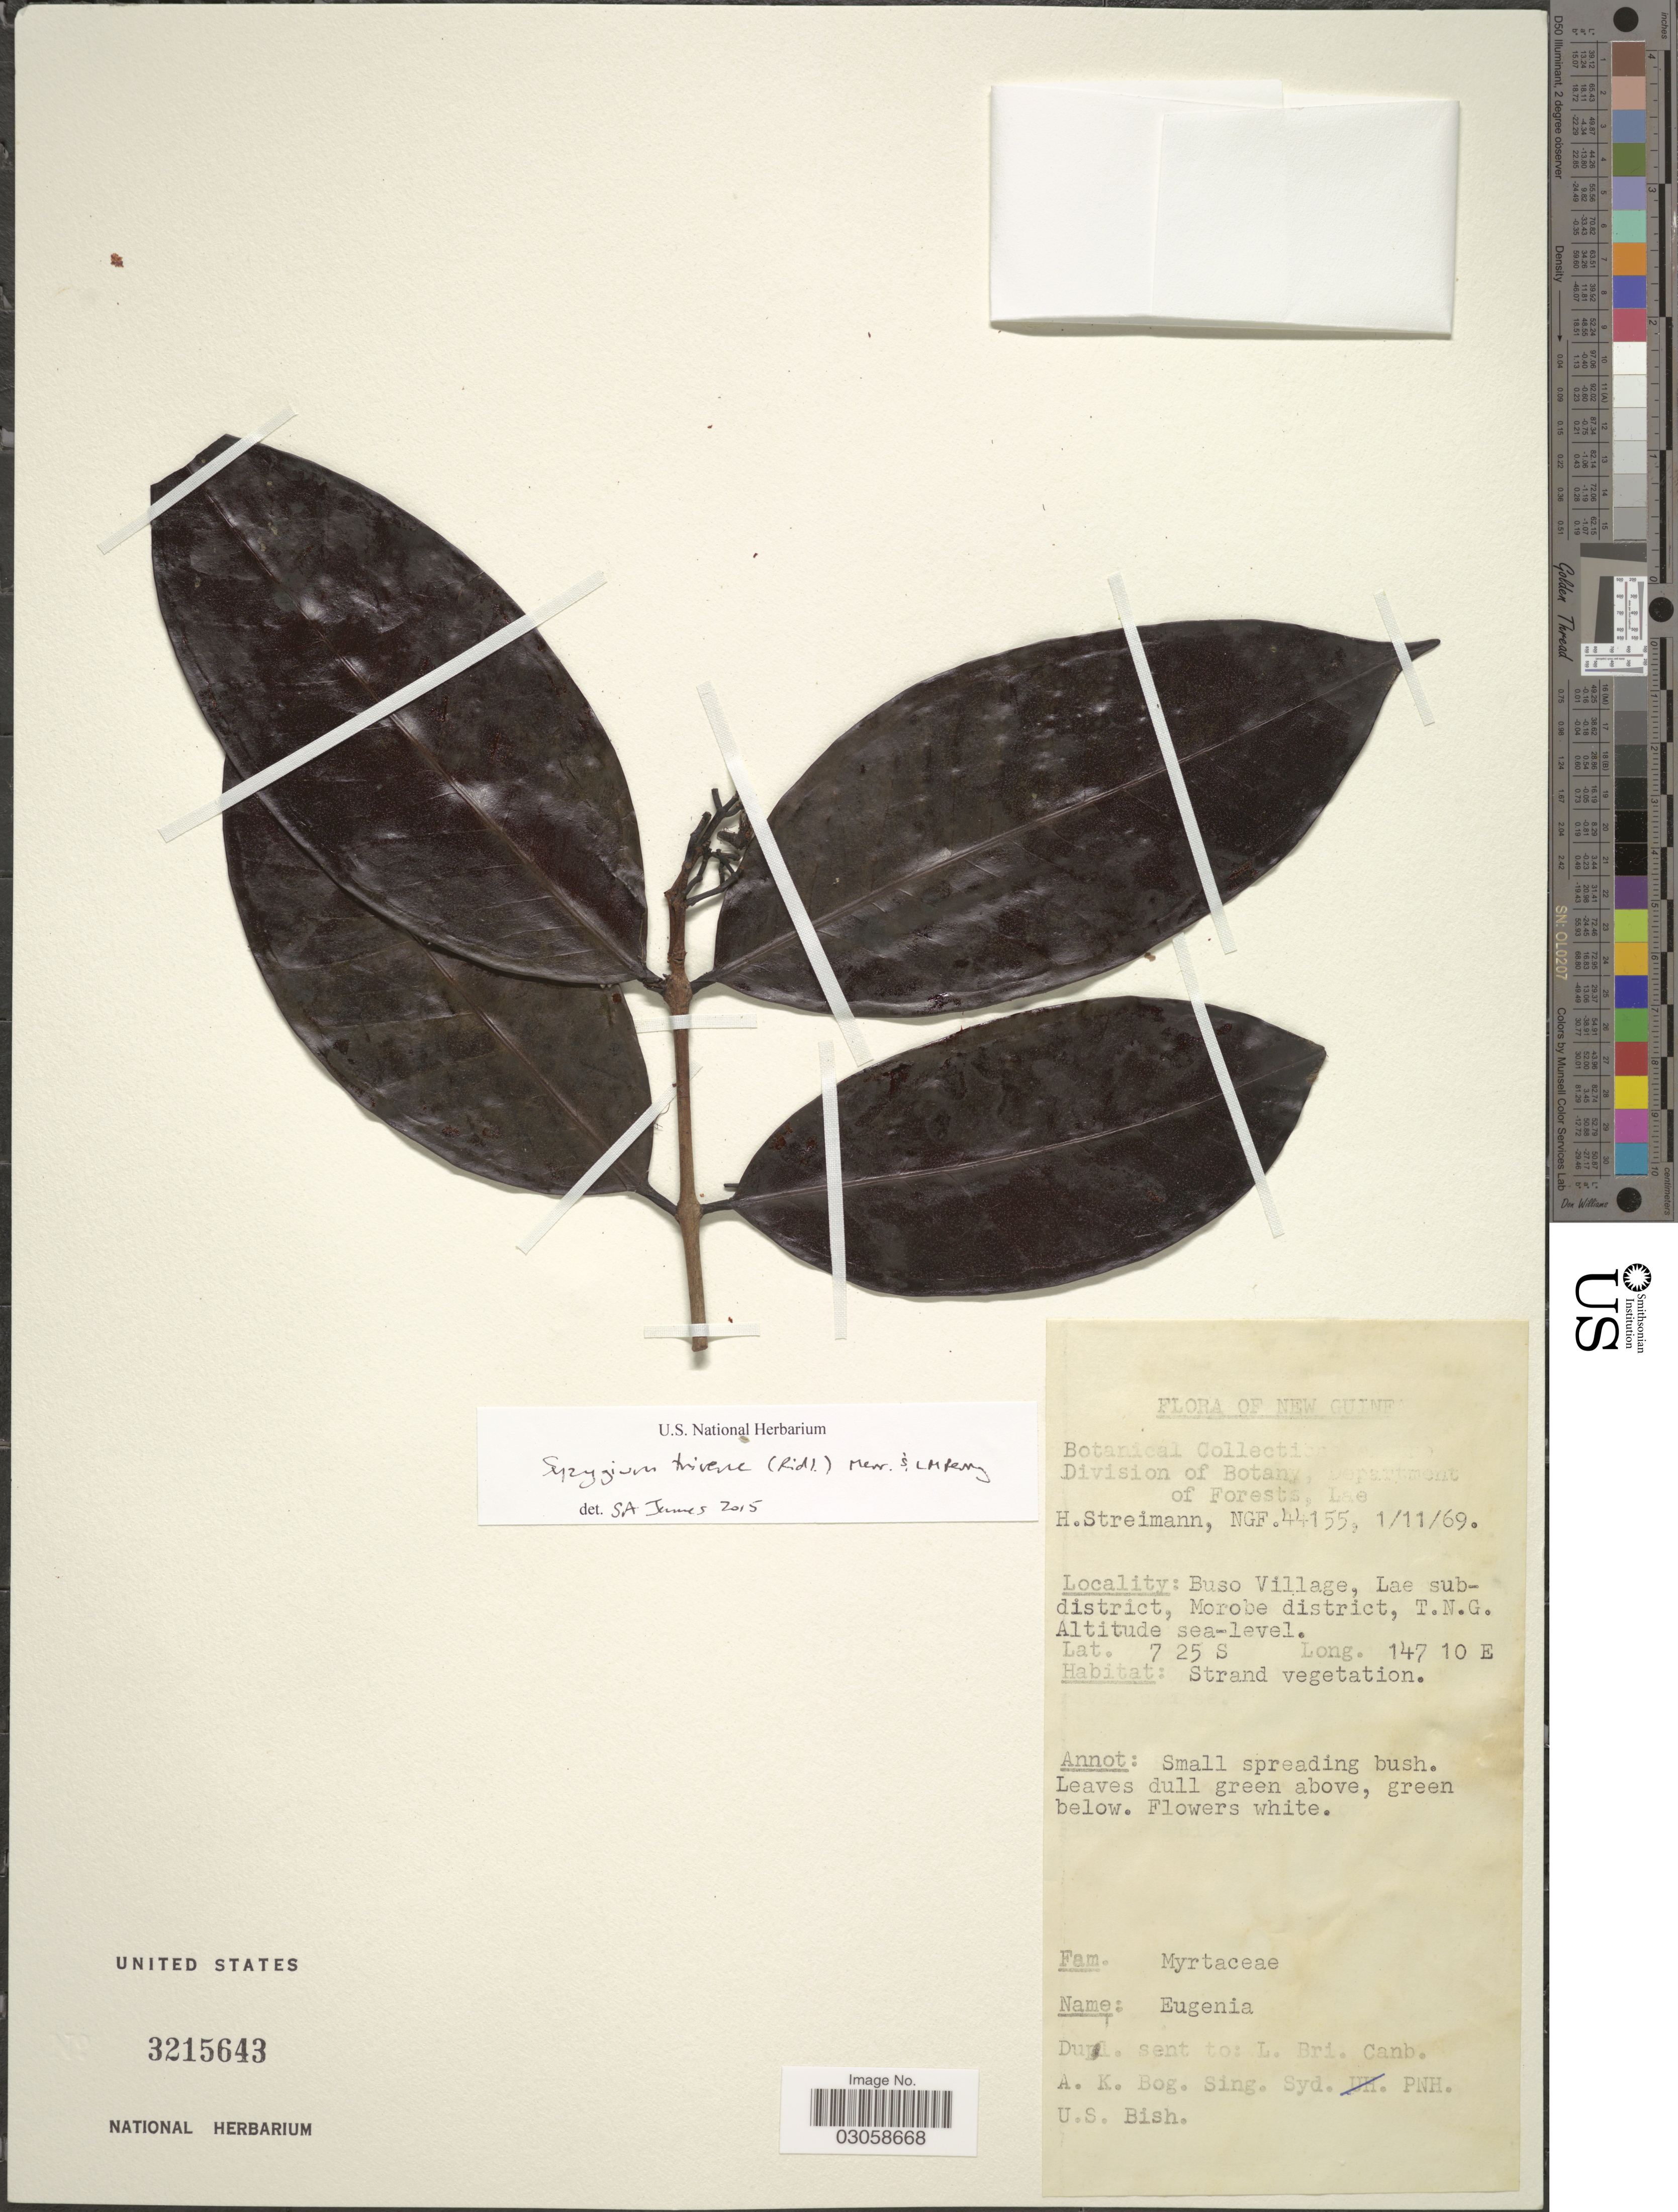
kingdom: Plantae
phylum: Tracheophyta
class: Magnoliopsida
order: Myrtales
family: Myrtaceae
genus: Syzygium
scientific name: Syzygium trivene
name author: (Ridl.) Merr. & L.M. Perry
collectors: H. Streimann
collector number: NGF 44155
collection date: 1969-11-01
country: Papua New Guinea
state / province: Morobe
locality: New Guinea. Buso Village, Lae sub-district, Morobe district, T.N.G.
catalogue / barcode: US 3215643